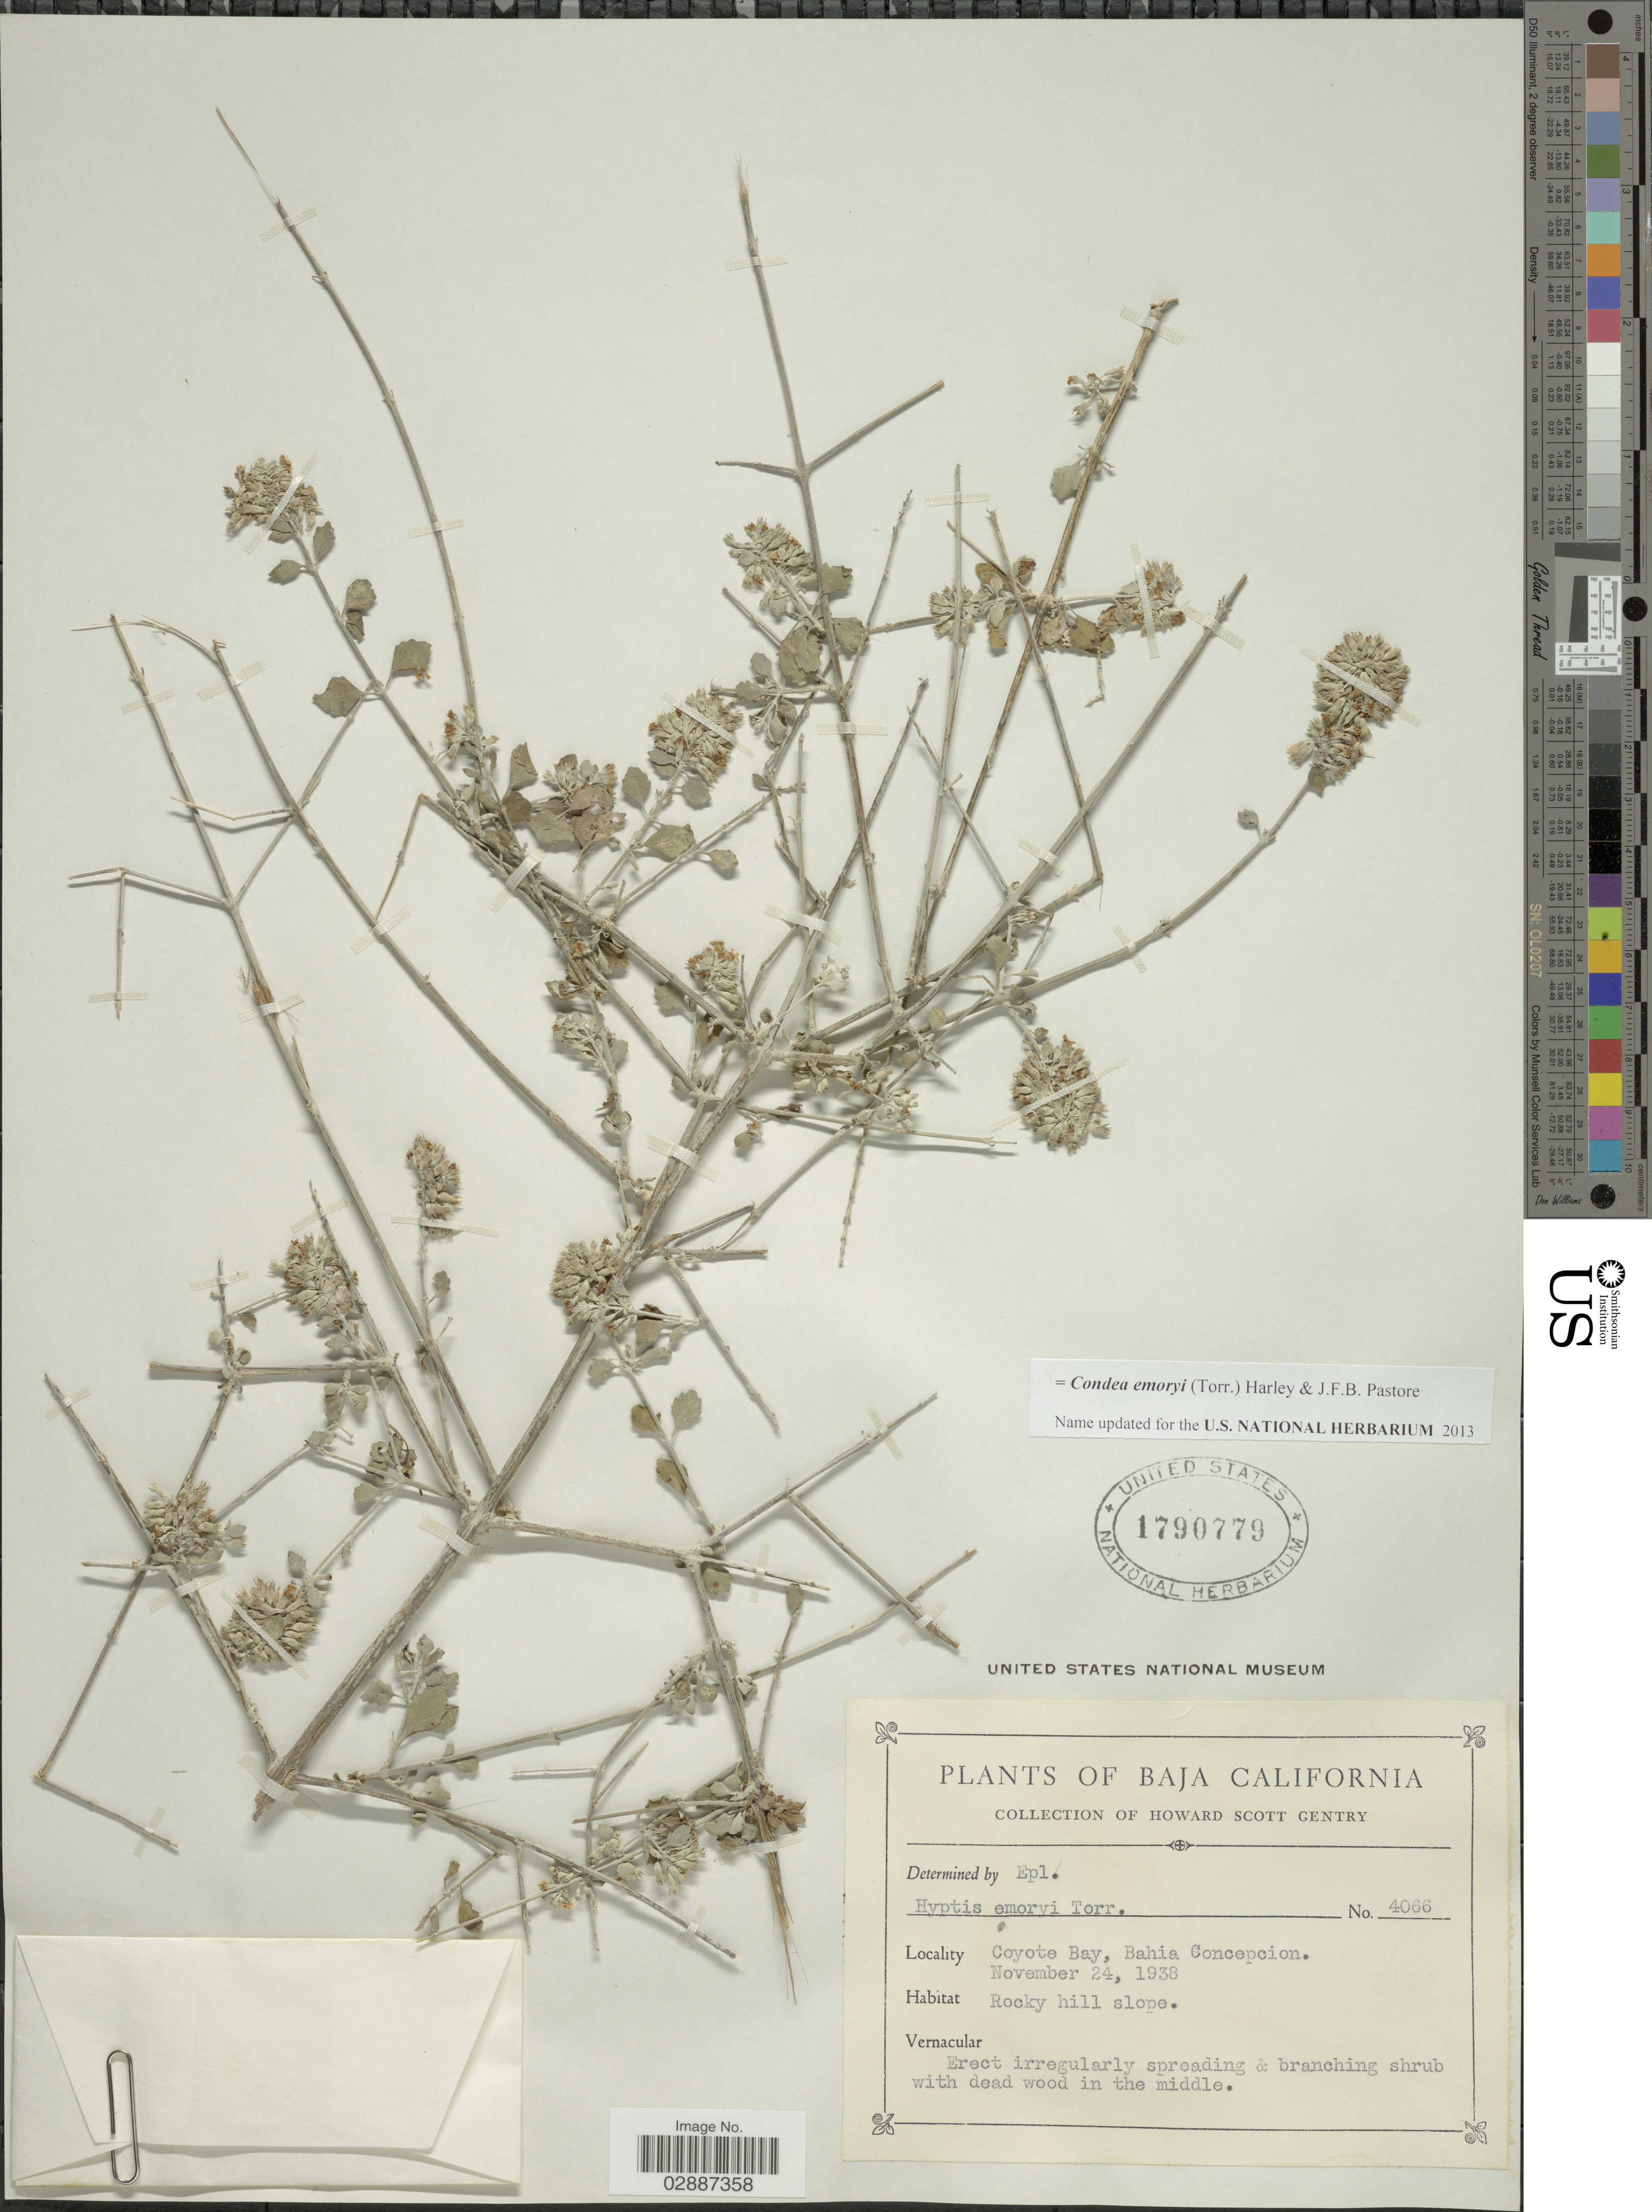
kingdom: Plantae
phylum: Tracheophyta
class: Magnoliopsida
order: Lamiales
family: Lamiaceae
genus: Condea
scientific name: Condea emoryi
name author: (Torr.) Harley & J.F.B. Pastore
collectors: H. S. Gentry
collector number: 4066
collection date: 1938-11-24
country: Mexico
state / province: Baja California Sur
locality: Coyote Bay, Bahia Concepcion.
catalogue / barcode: US 1790779